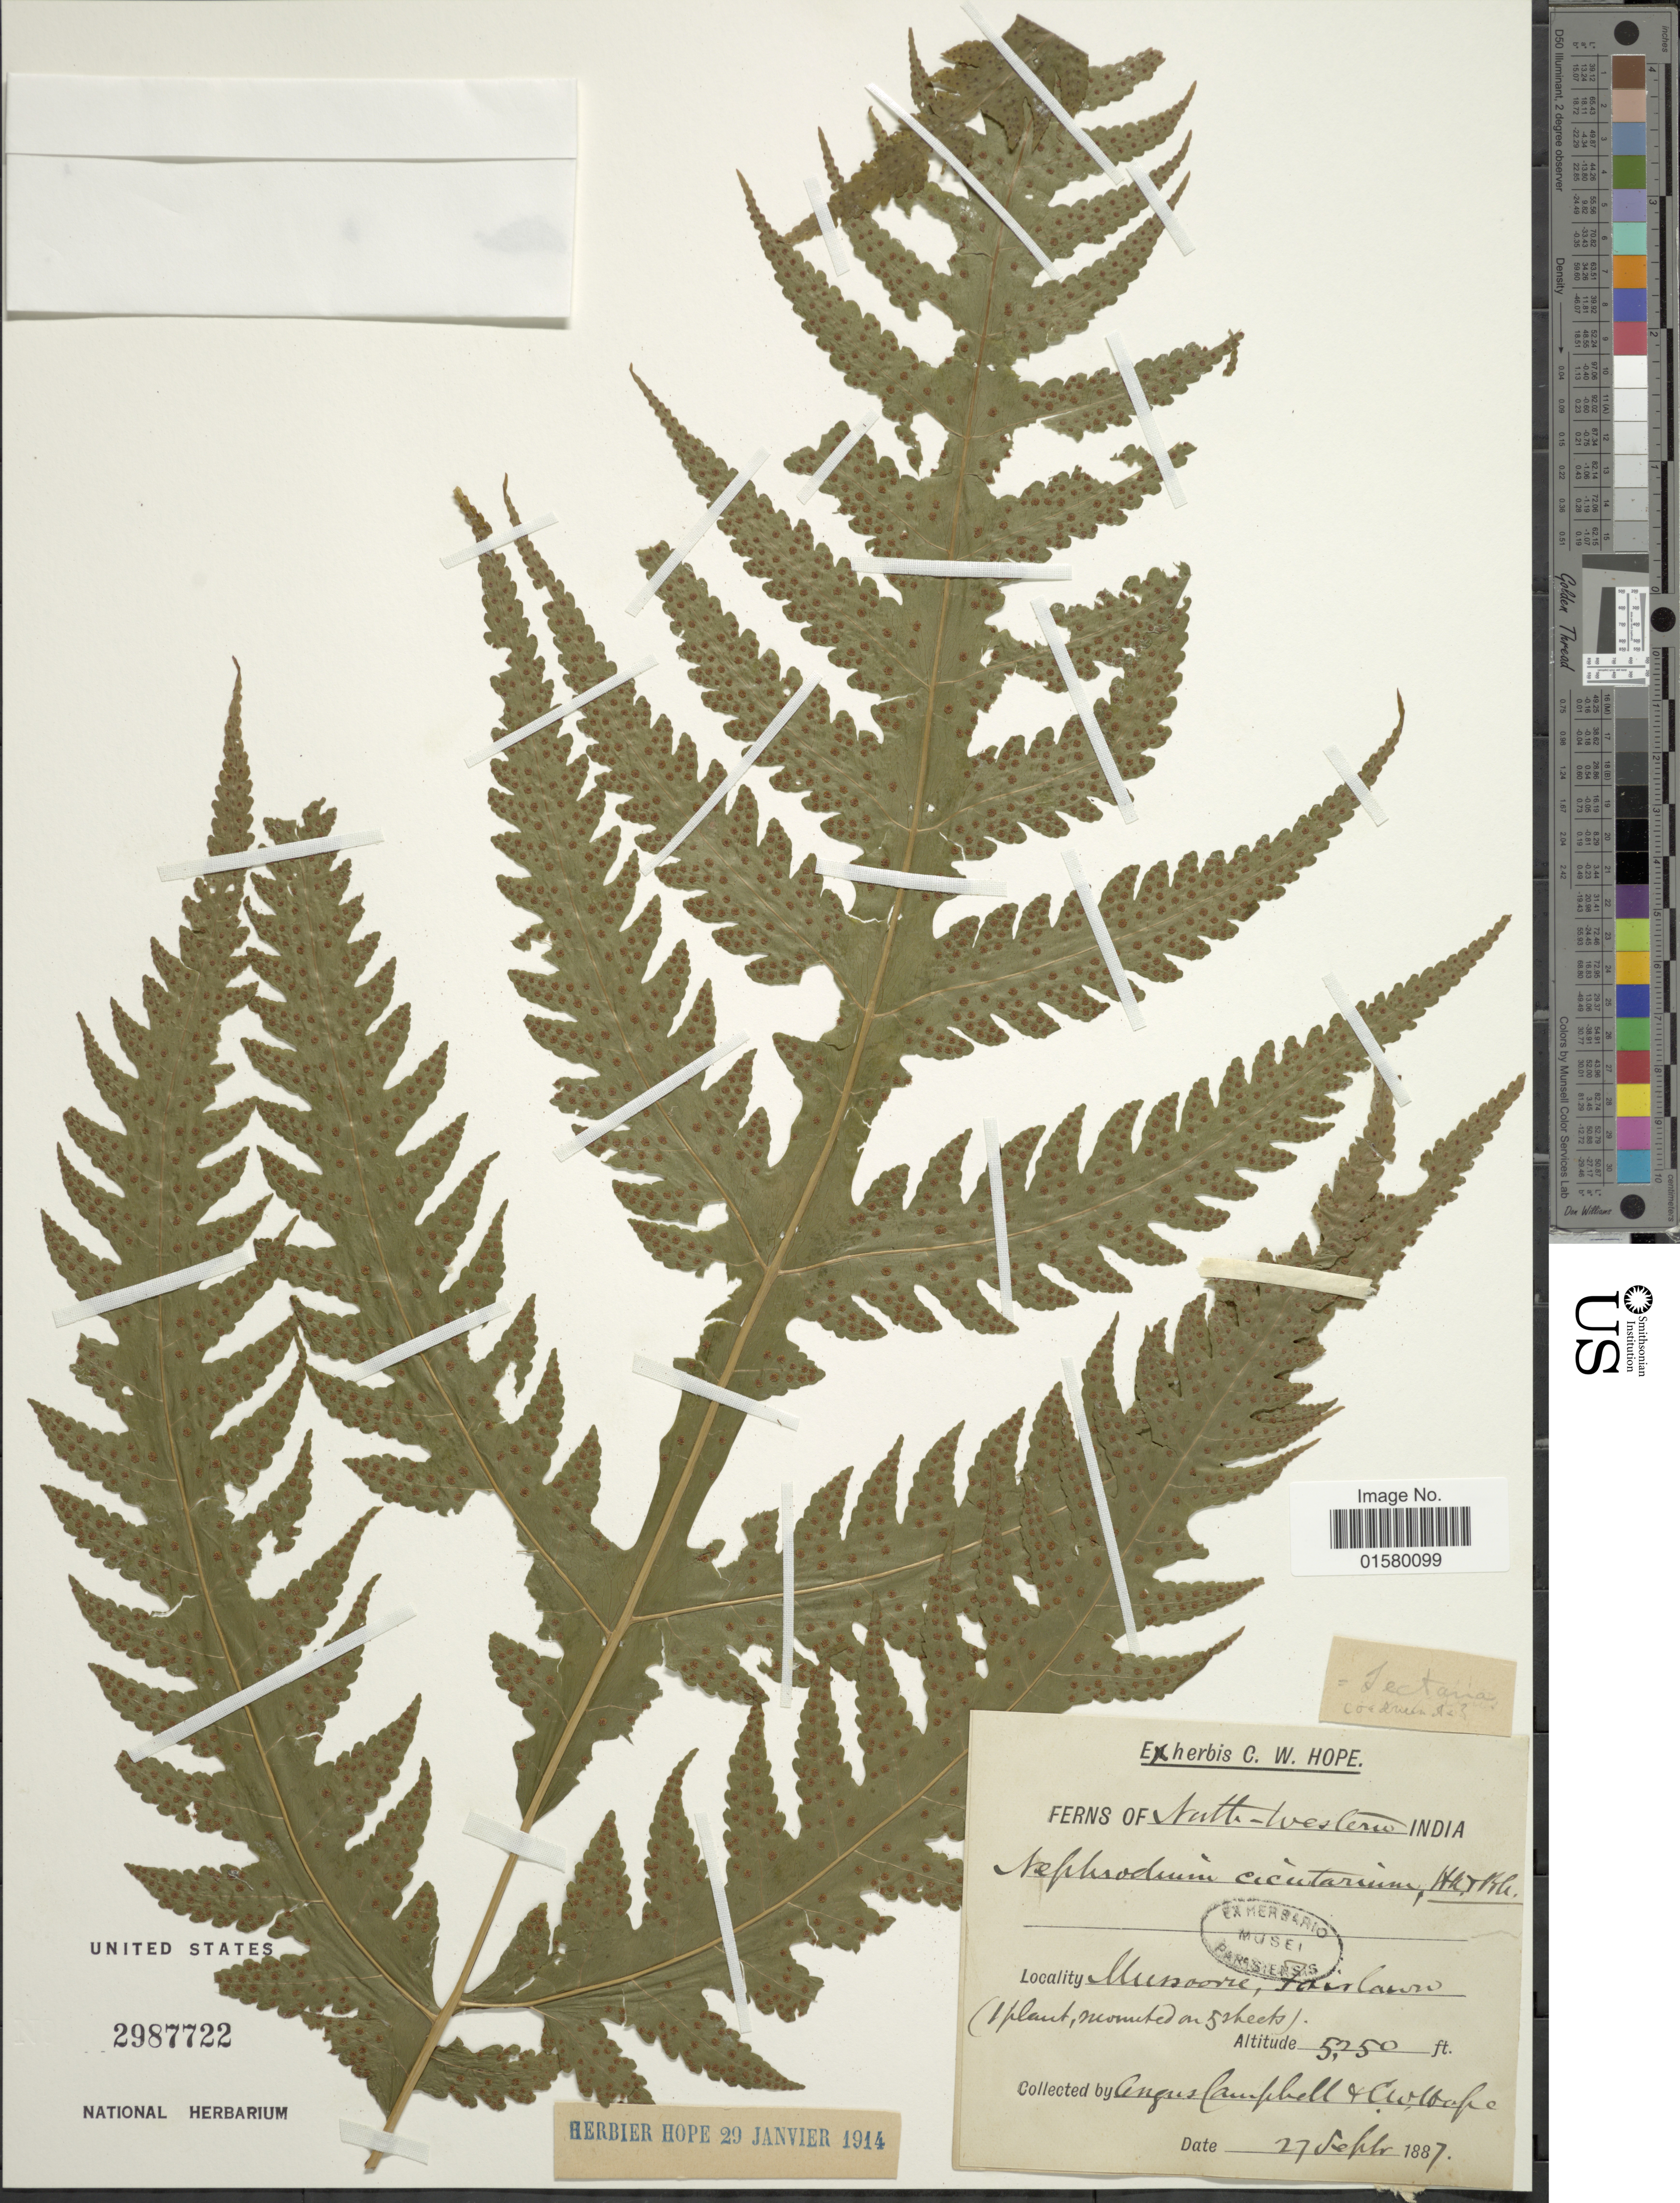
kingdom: Plantae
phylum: Tracheophyta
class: Polypodiopsida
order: Polypodiales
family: Tectariaceae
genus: Tectaria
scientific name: Tectaria coadunata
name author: (J. Sm.) C. Chr.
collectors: A. E. Campbell & C. W. Hope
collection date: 1887-09-27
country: India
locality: North-western India, Mussoorie, Fairlawn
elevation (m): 1600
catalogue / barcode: US 2987722